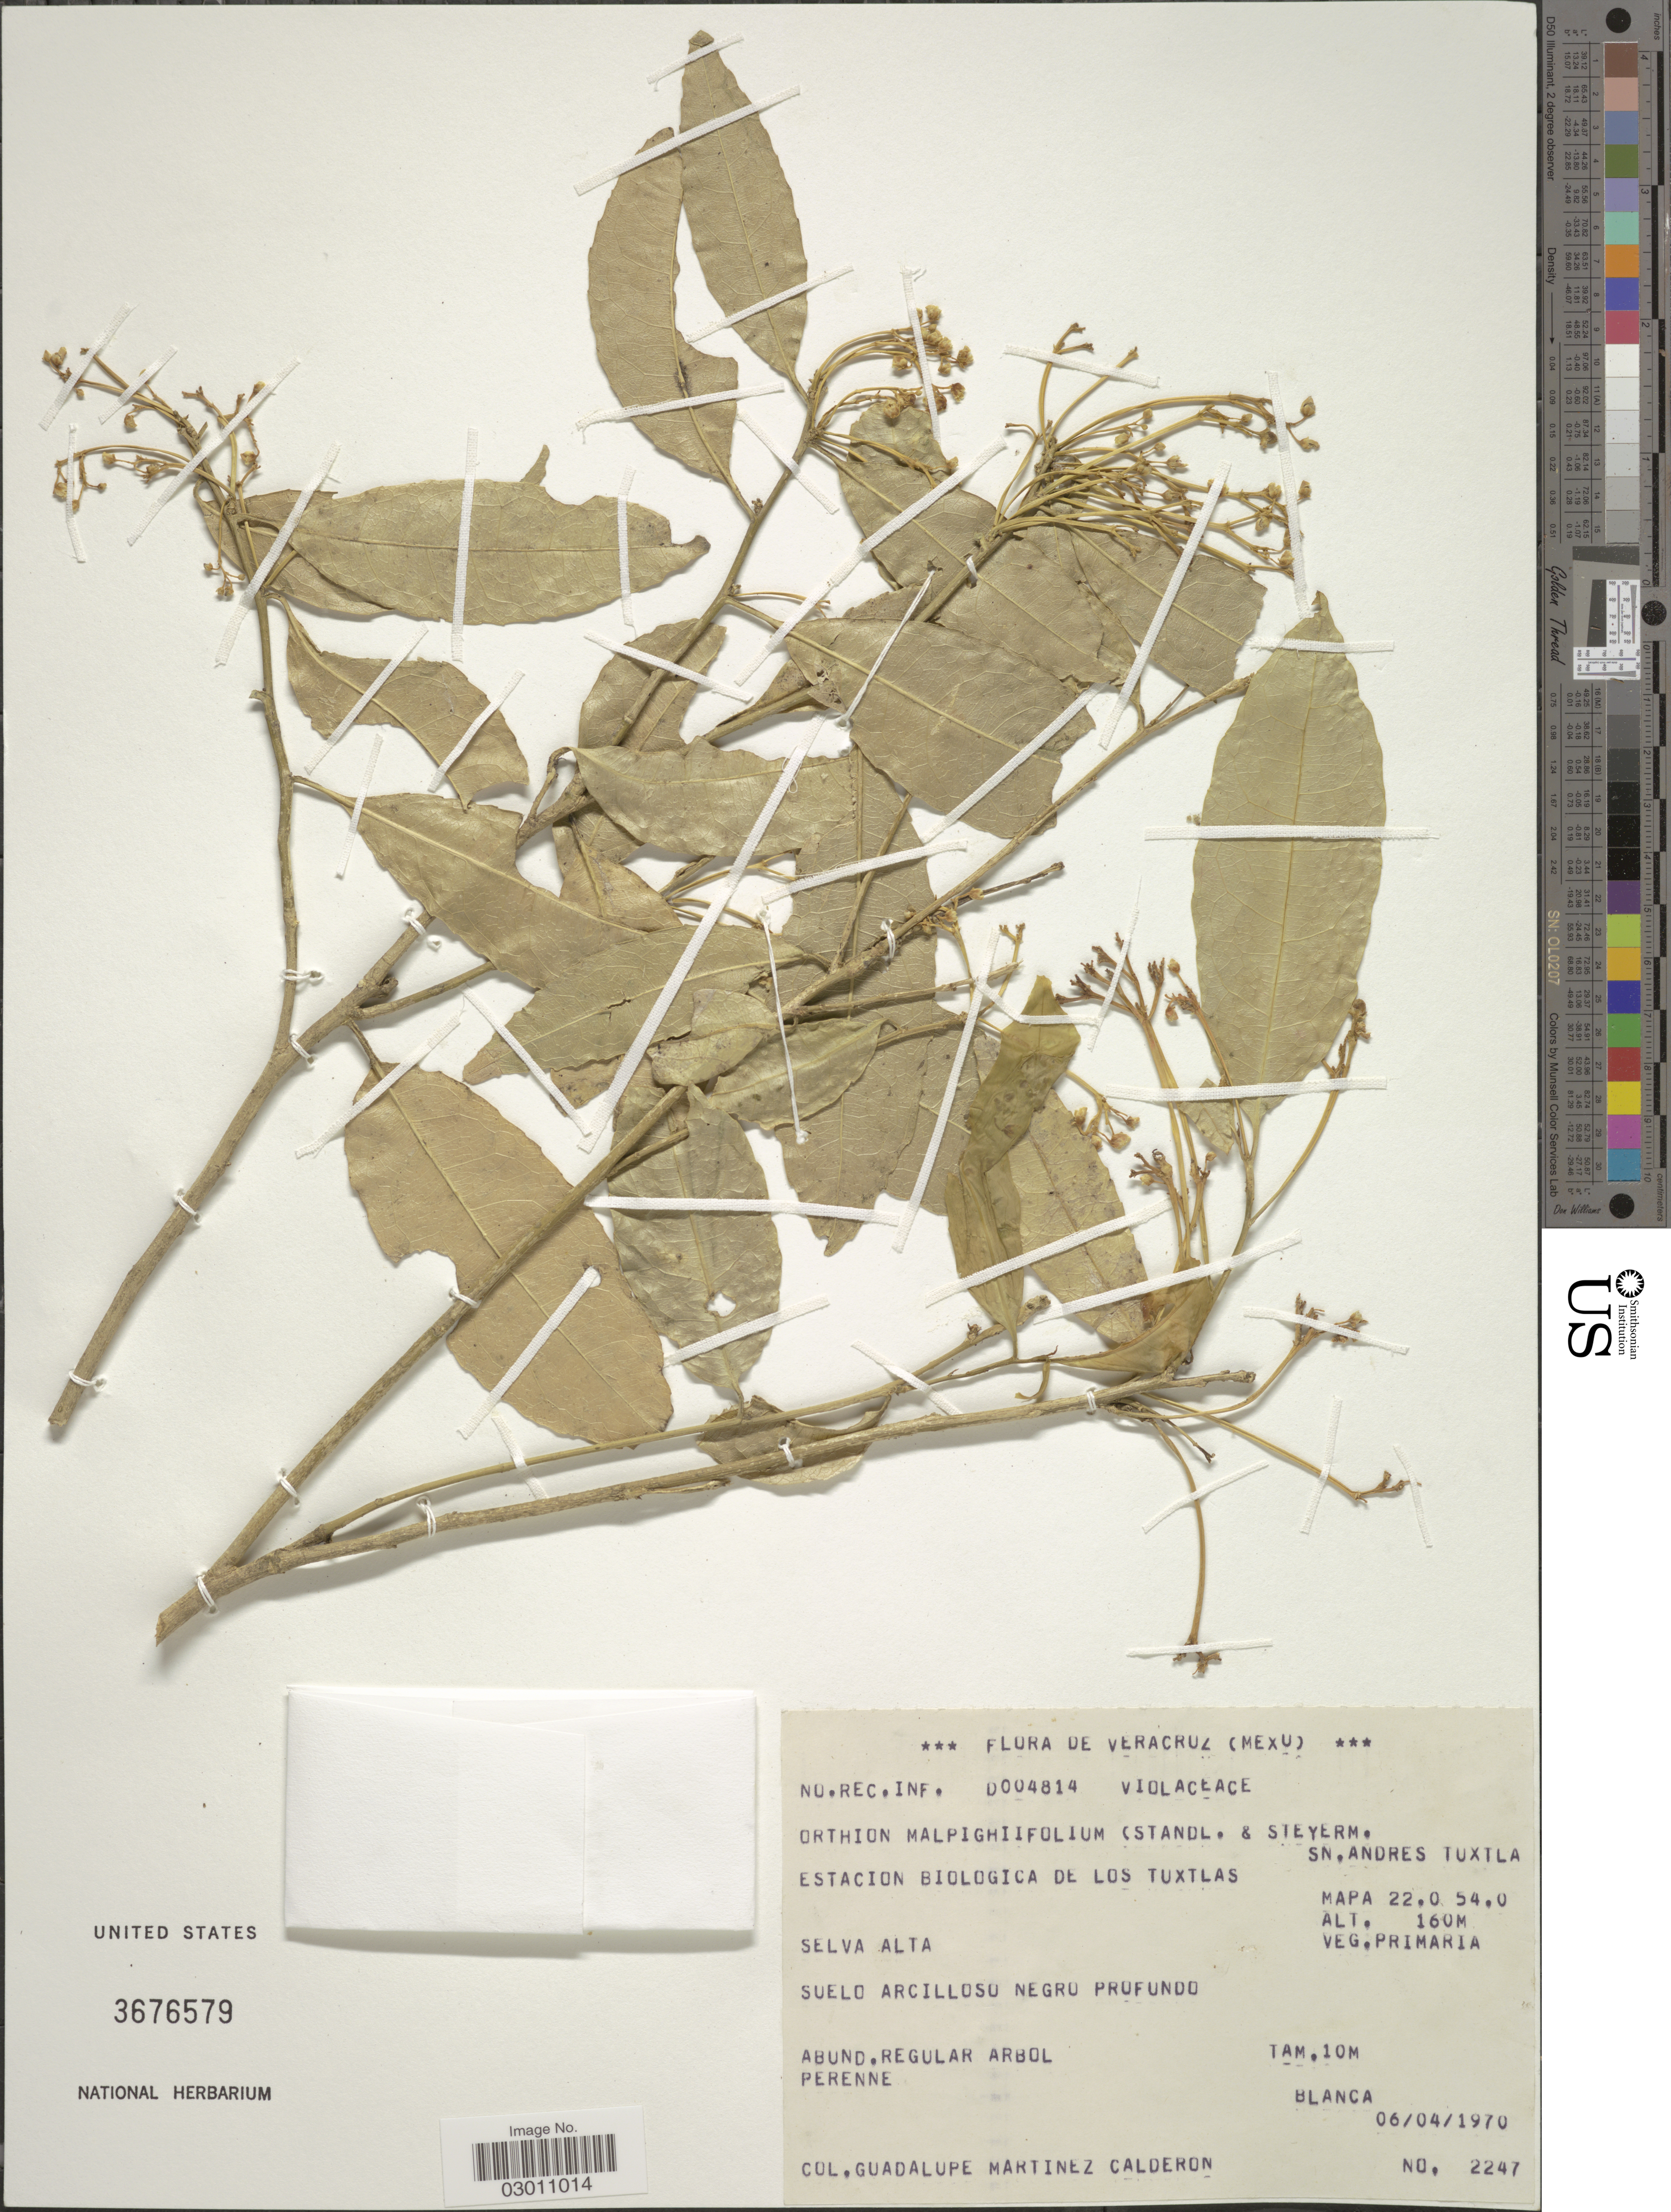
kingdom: Plantae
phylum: Tracheophyta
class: Magnoliopsida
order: Malpighiales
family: Violaceae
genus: Orthion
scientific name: Orthion malpighiifolium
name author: (Standl.) Standl. & Steyerm.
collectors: G. Martinez-C.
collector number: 2247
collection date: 1970-04-06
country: Mexico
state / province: Veracruz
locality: Veracruz. Estacion Biologica de los Tuxtlas. Sn. Andres Tuxtla. Mapa 22.0 54.0.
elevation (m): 160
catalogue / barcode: US 3676579